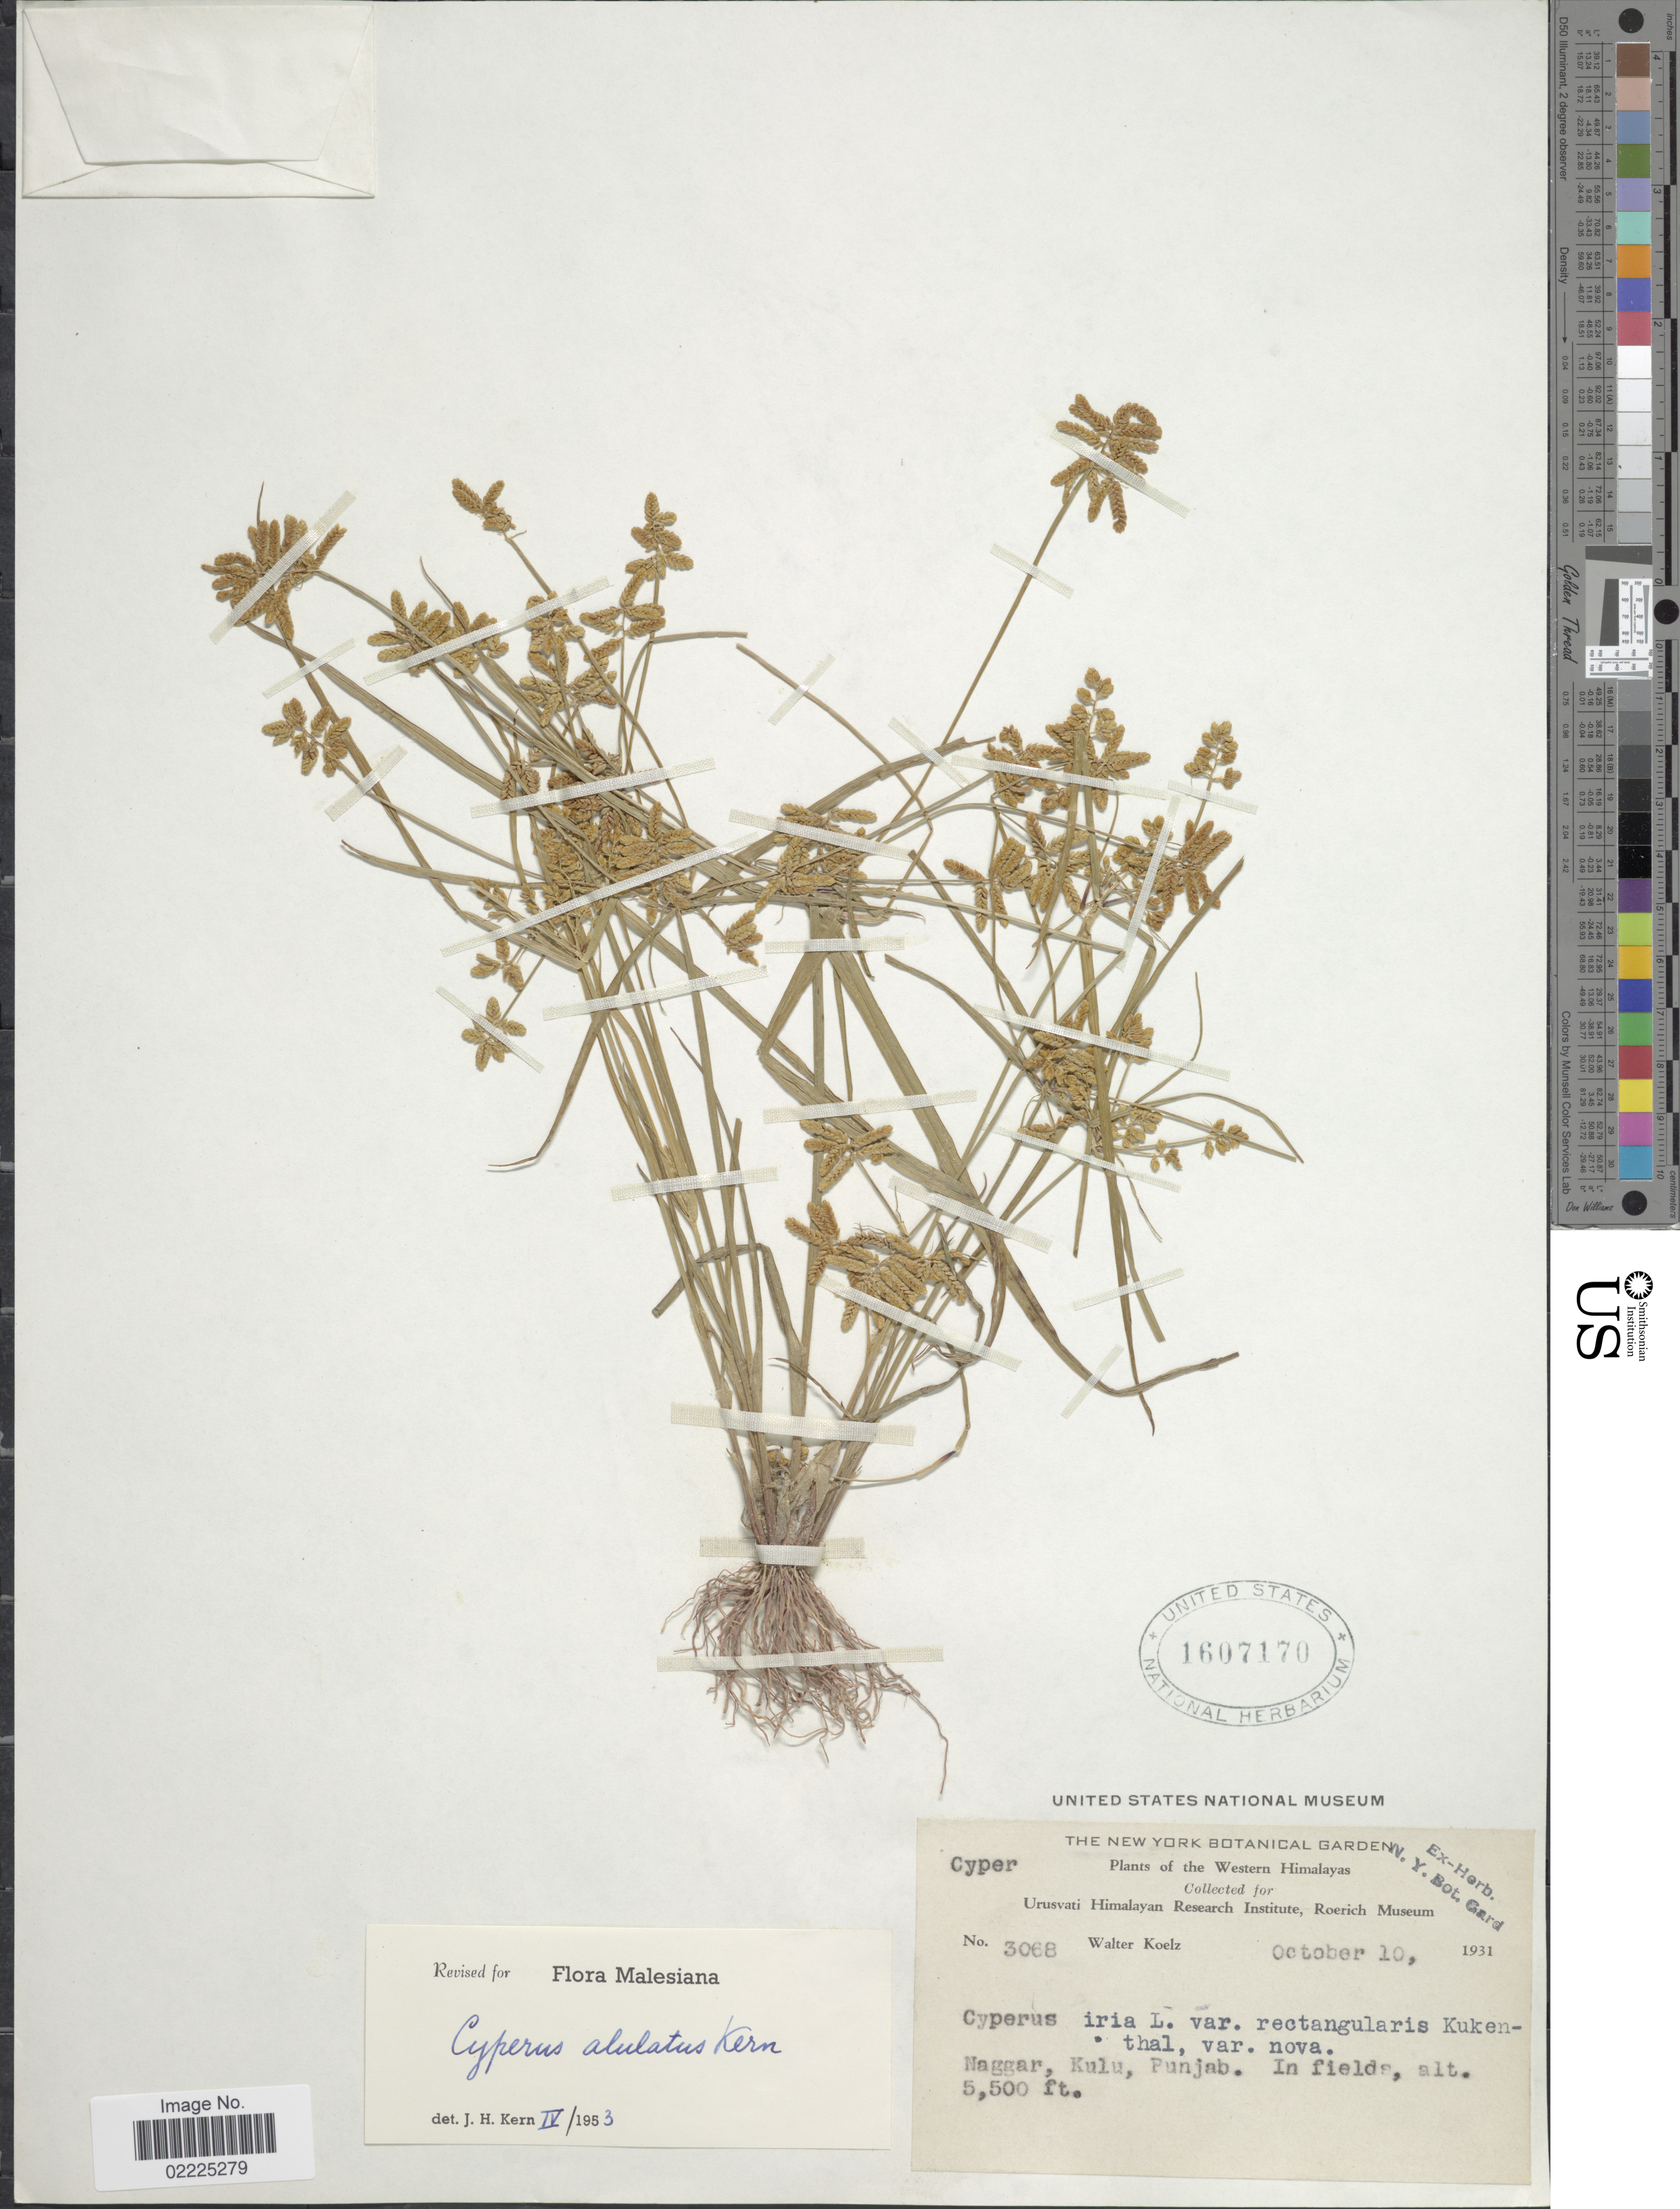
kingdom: Plantae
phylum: Tracheophyta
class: Liliopsida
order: Poales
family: Cyperaceae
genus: Cyperus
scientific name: Cyperus alulatus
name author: J. Kern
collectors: W. N. Koelz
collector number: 3068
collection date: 1931-10-10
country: India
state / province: Punjab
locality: Western Himalayas, Naggar, Kulu, Punjab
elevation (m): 1676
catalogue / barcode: US 1607170